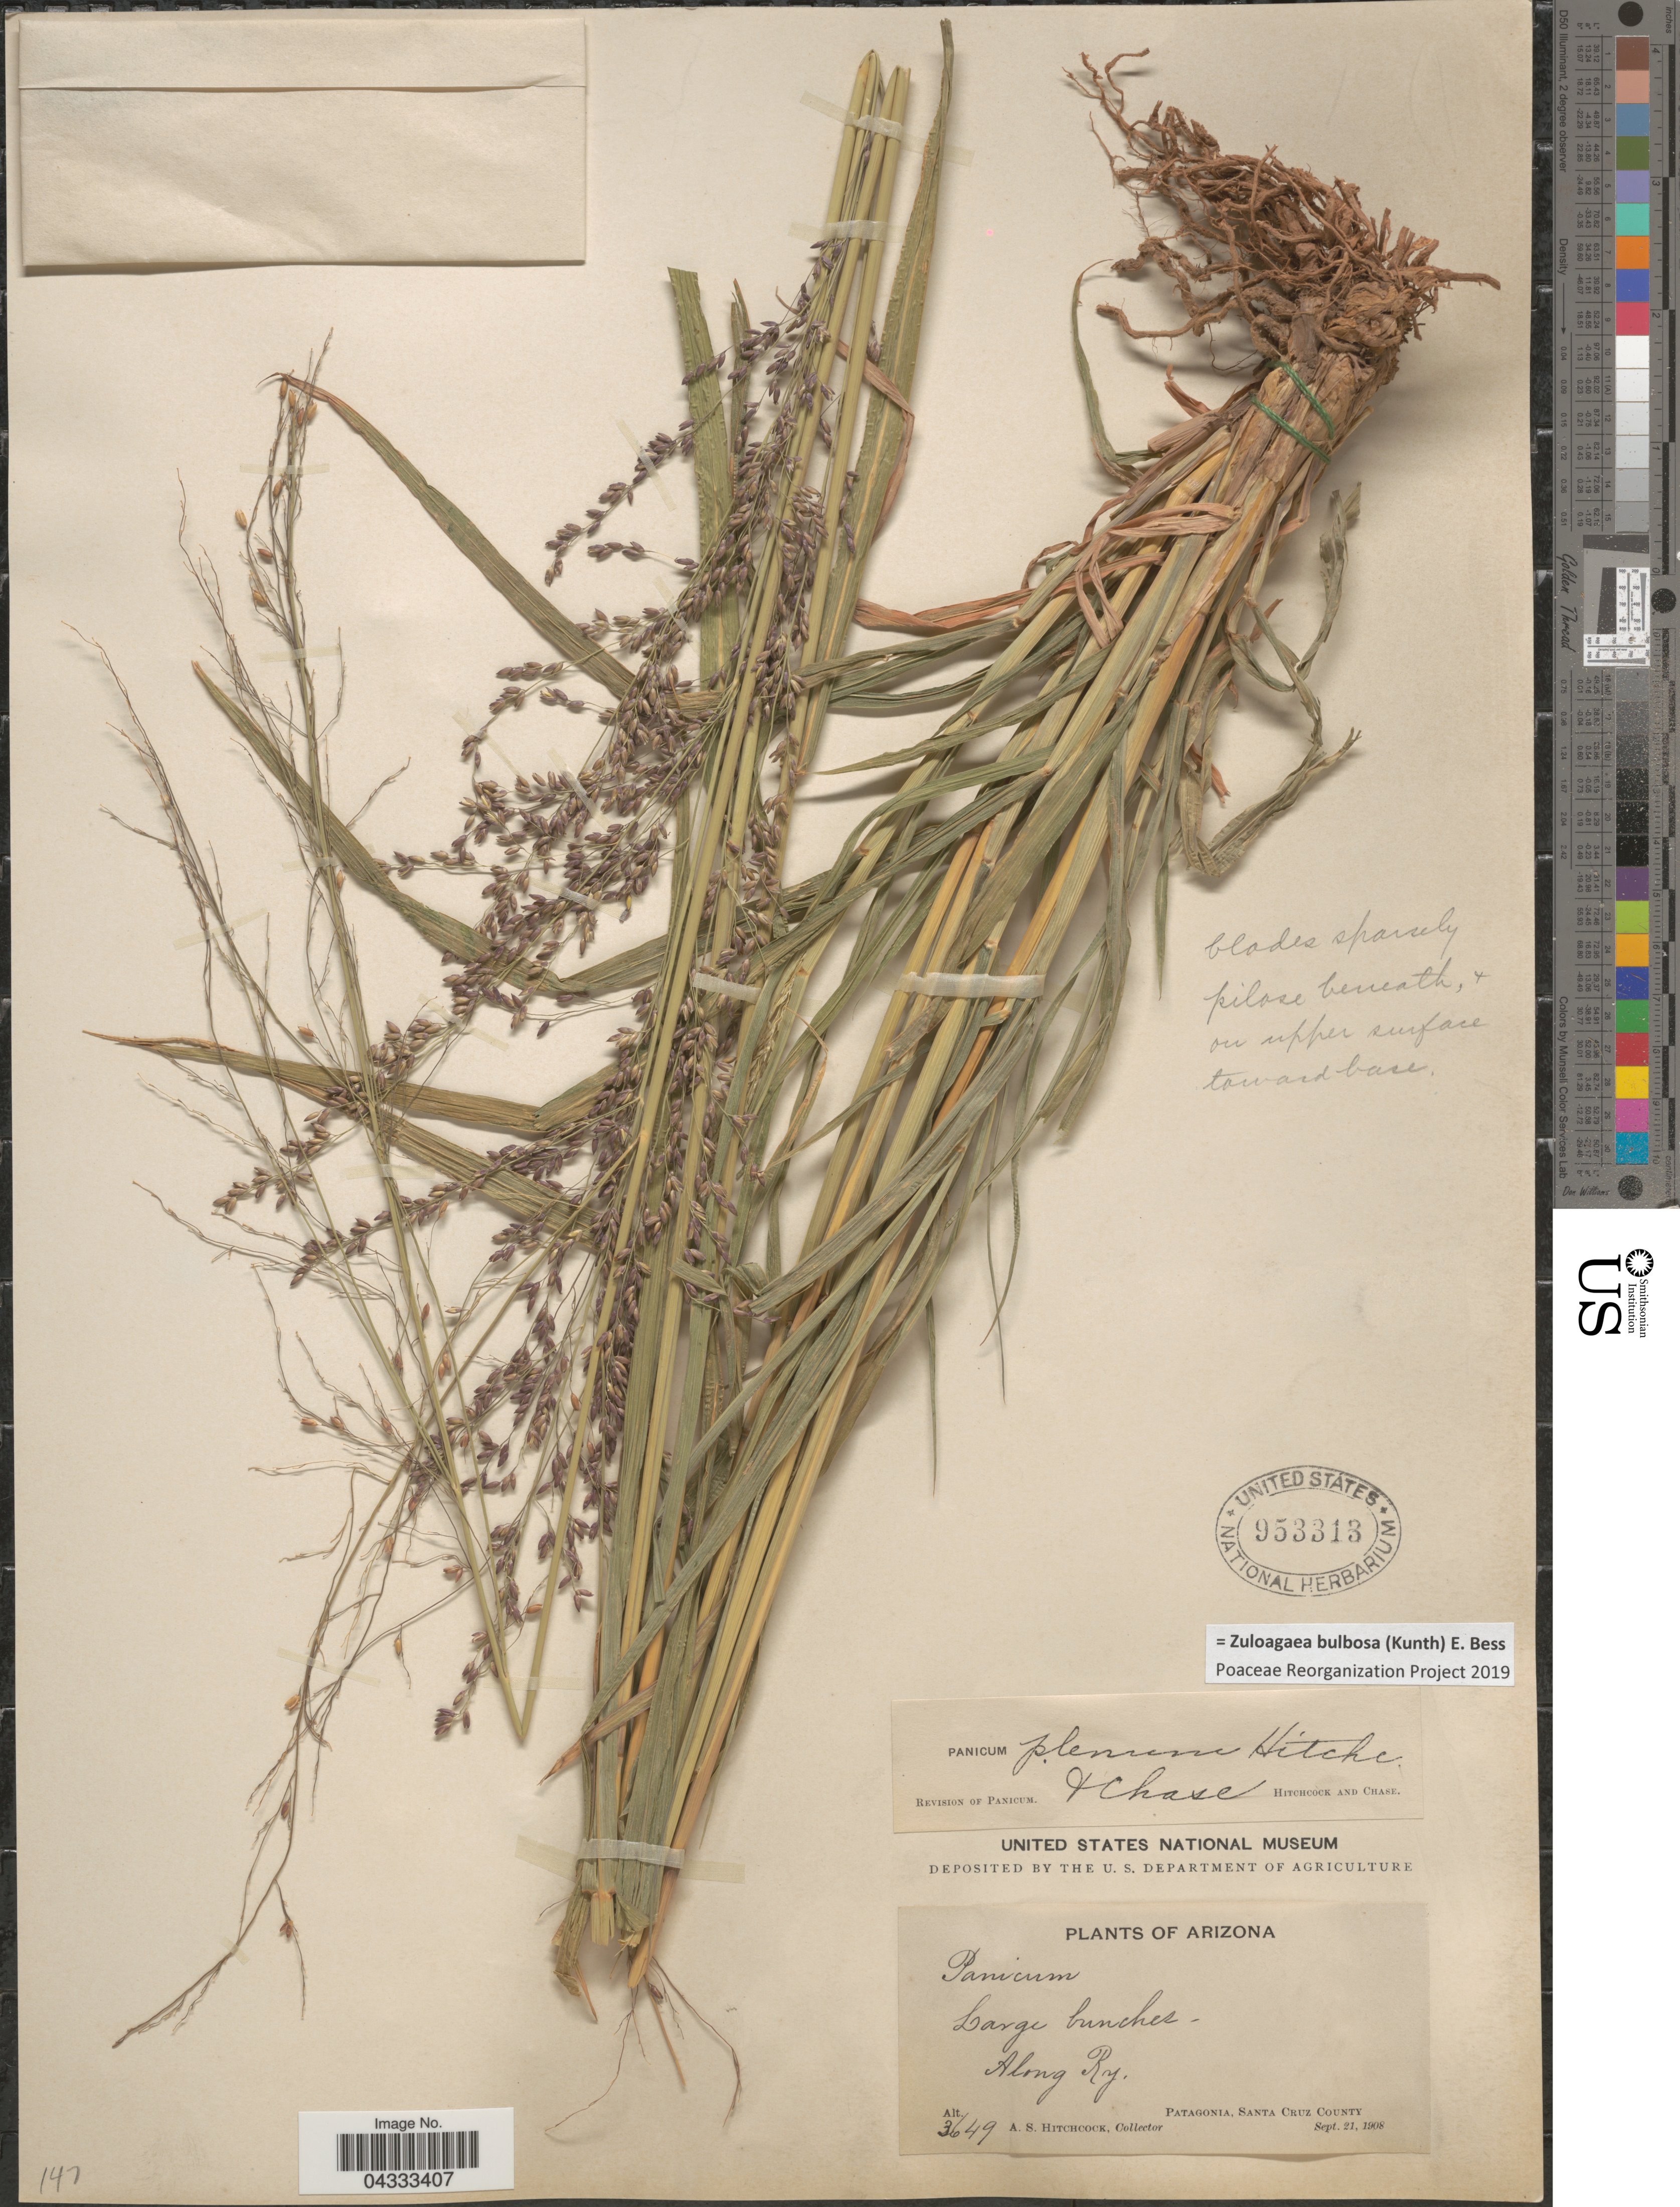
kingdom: Plantae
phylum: Tracheophyta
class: Liliopsida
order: Poales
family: Poaceae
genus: Zuloagaea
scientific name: Zuloagaea bulbosa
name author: (Kunth) E. Bess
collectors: A. S. Hitchcock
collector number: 3649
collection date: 1908-09-21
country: United States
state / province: Arizona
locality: Along Ry. Patagonia, Santa Cruz County.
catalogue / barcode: US 953313